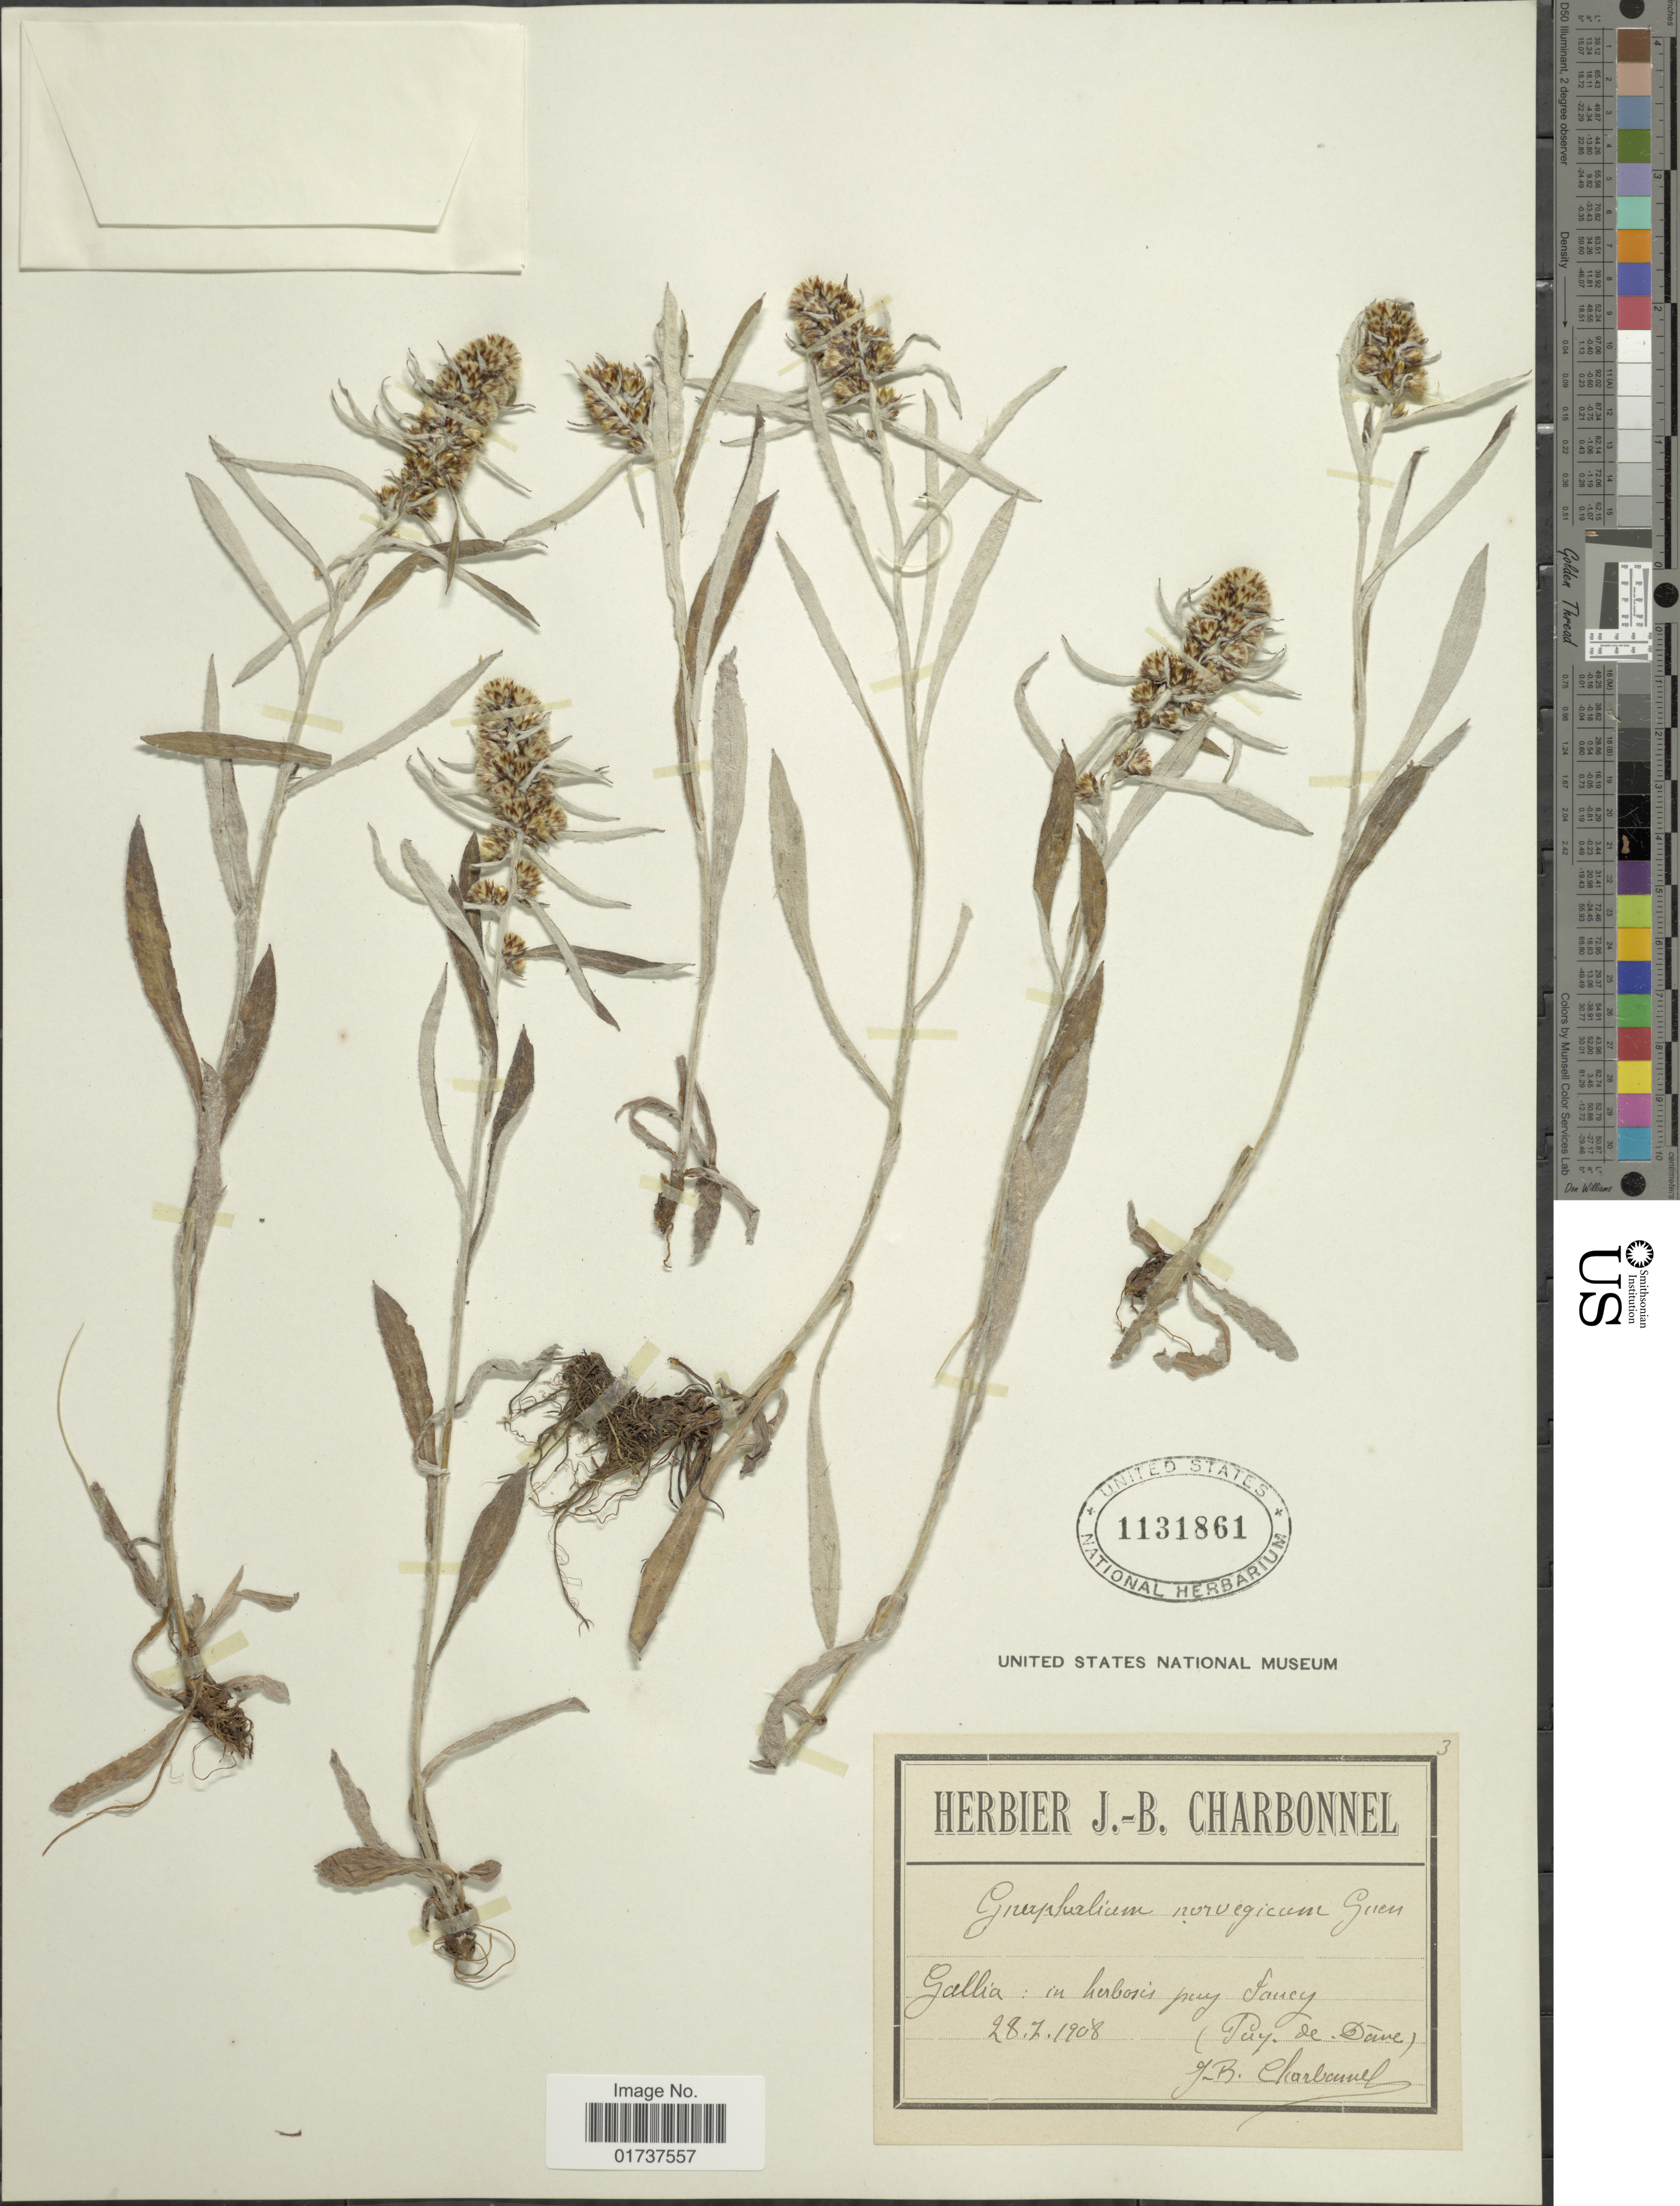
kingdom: Plantae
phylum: Tracheophyta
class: Magnoliopsida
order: Asterales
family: Asteraceae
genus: Gnaphalium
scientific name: Gnaphalium norvegicum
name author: Gunnerus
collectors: J. B. Chabaud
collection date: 1908-07-28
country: France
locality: Gallia: in herbosis prey fancy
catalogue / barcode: US 1131861